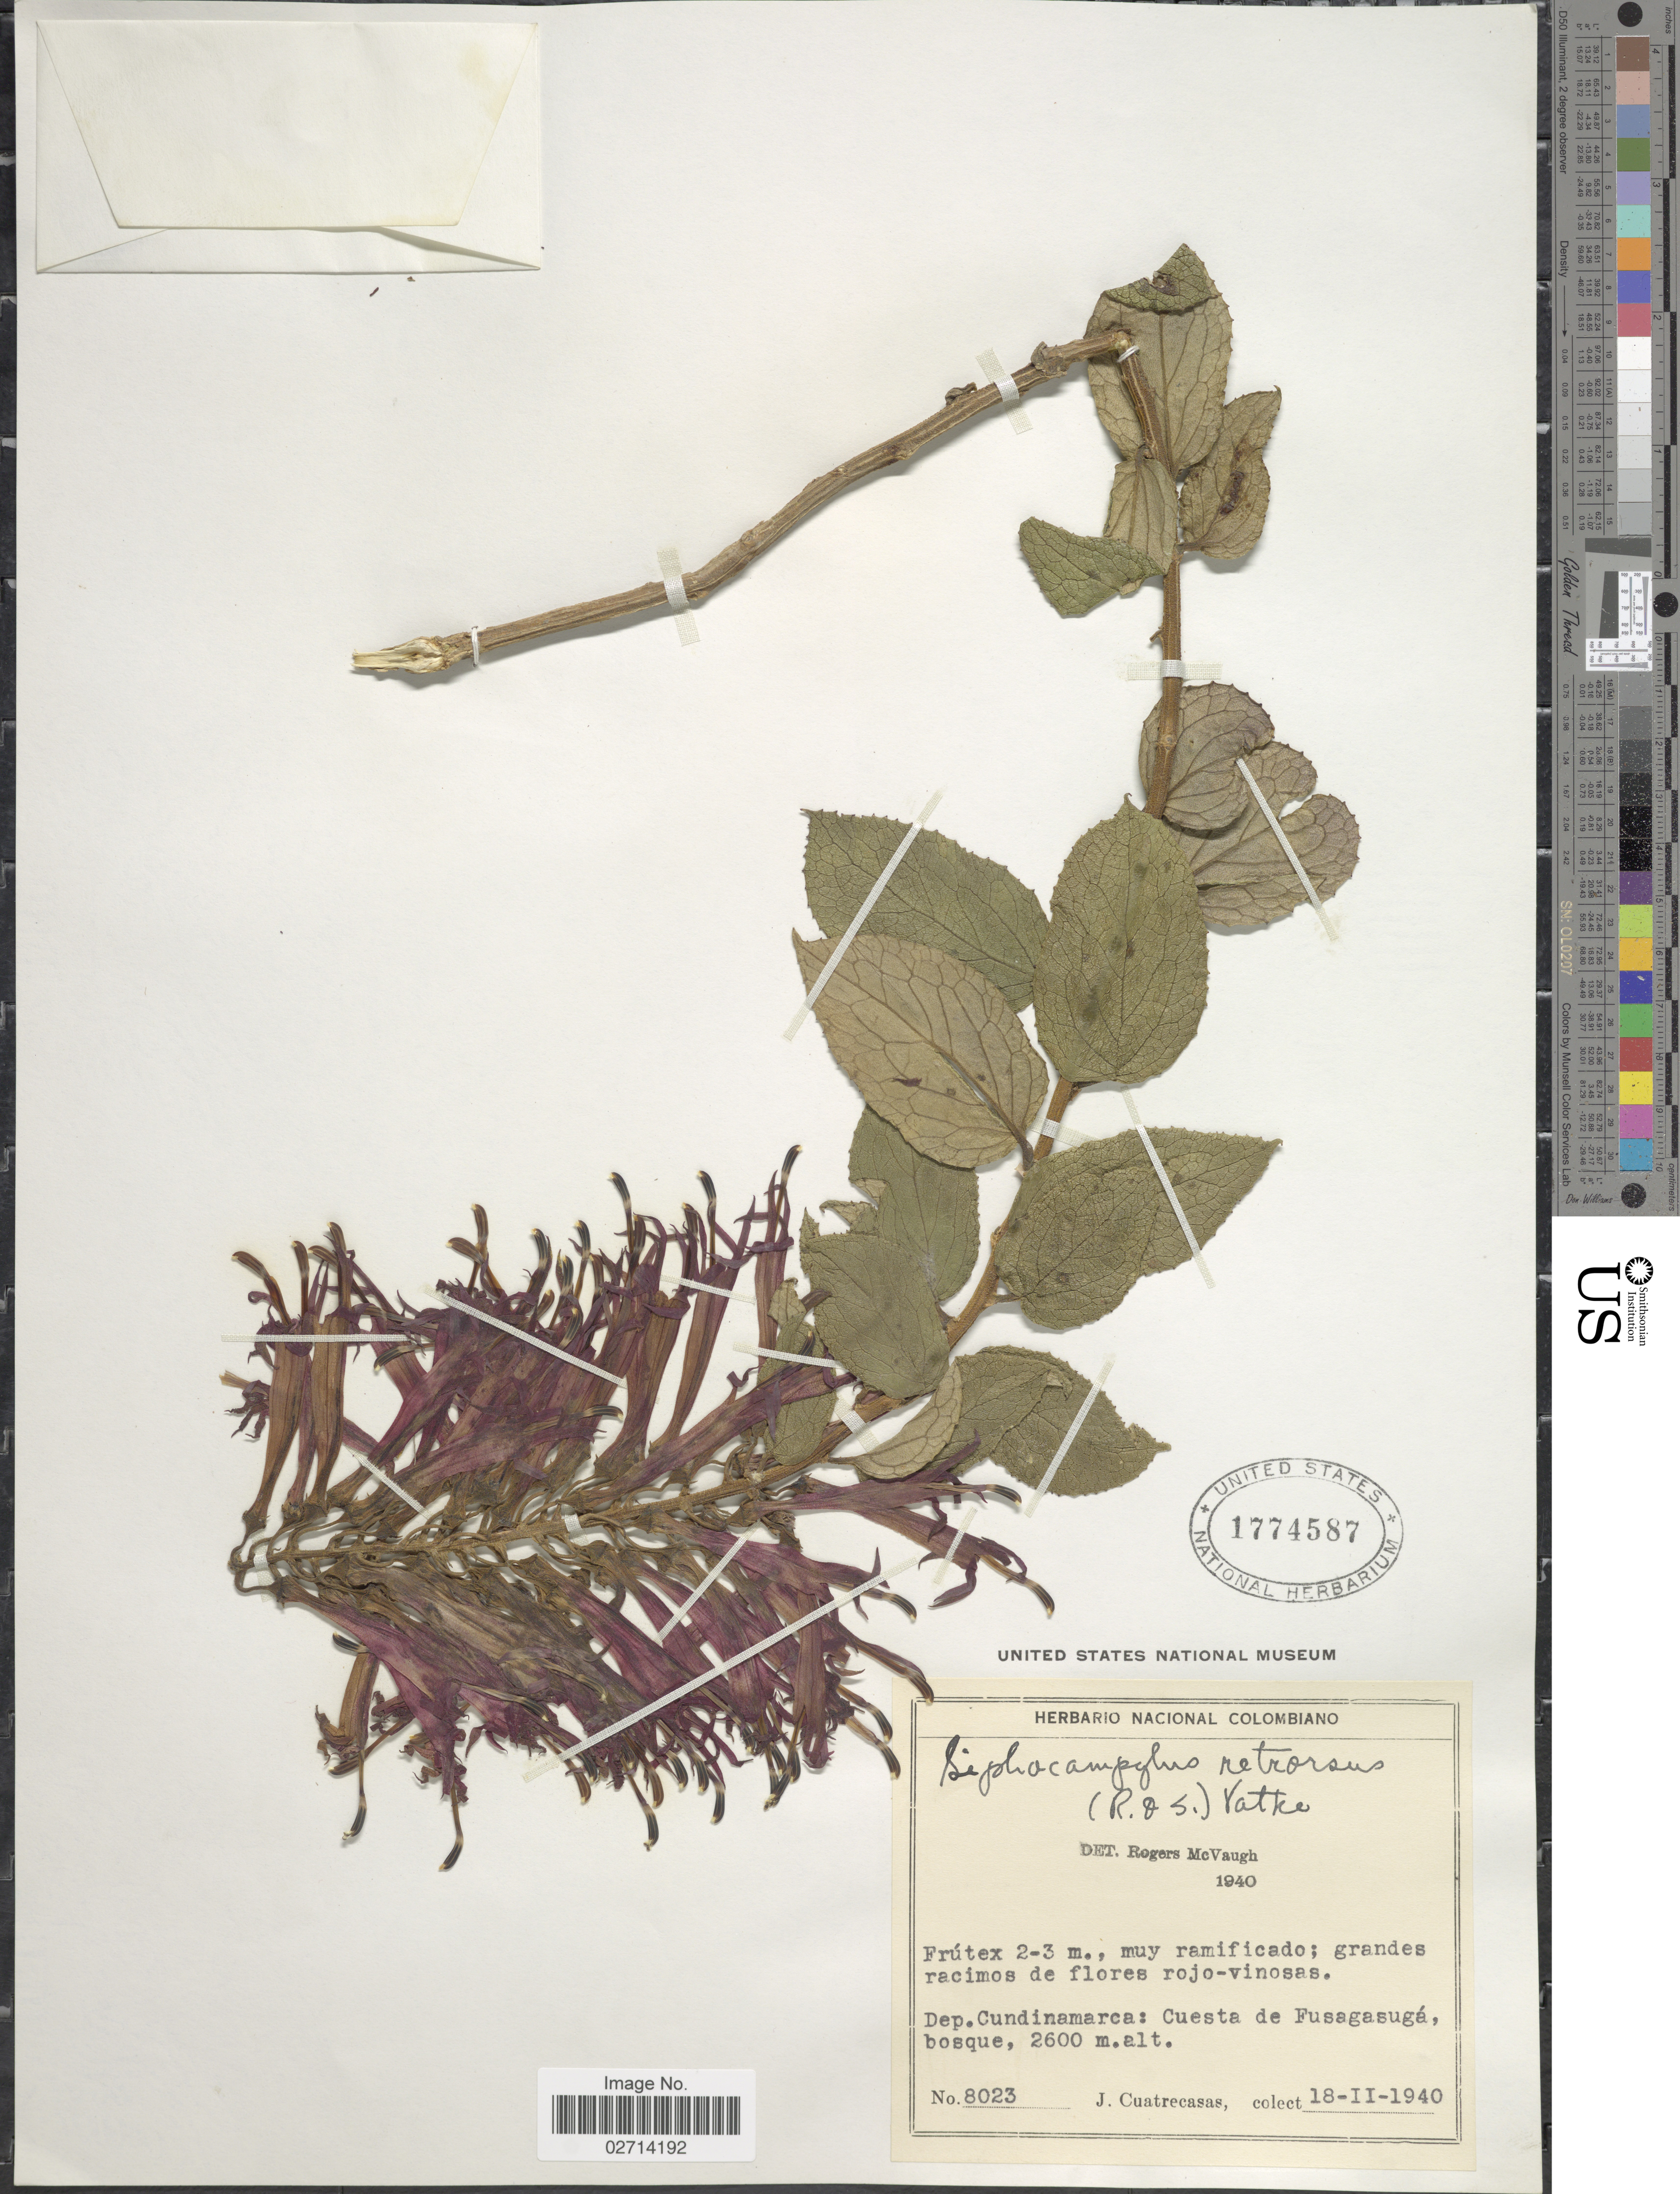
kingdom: Plantae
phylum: Tracheophyta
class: Magnoliopsida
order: Asterales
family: Campanulaceae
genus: Siphocampylus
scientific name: Siphocampylus retrorsus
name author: (Willd. ex Schult.) Vatke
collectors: J. Cuatrecasas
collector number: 8023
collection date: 1940-02-18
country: Colombia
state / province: Cundinamarca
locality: Cuesta e Fusagasuga, bosque.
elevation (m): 2600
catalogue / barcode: US 1774587